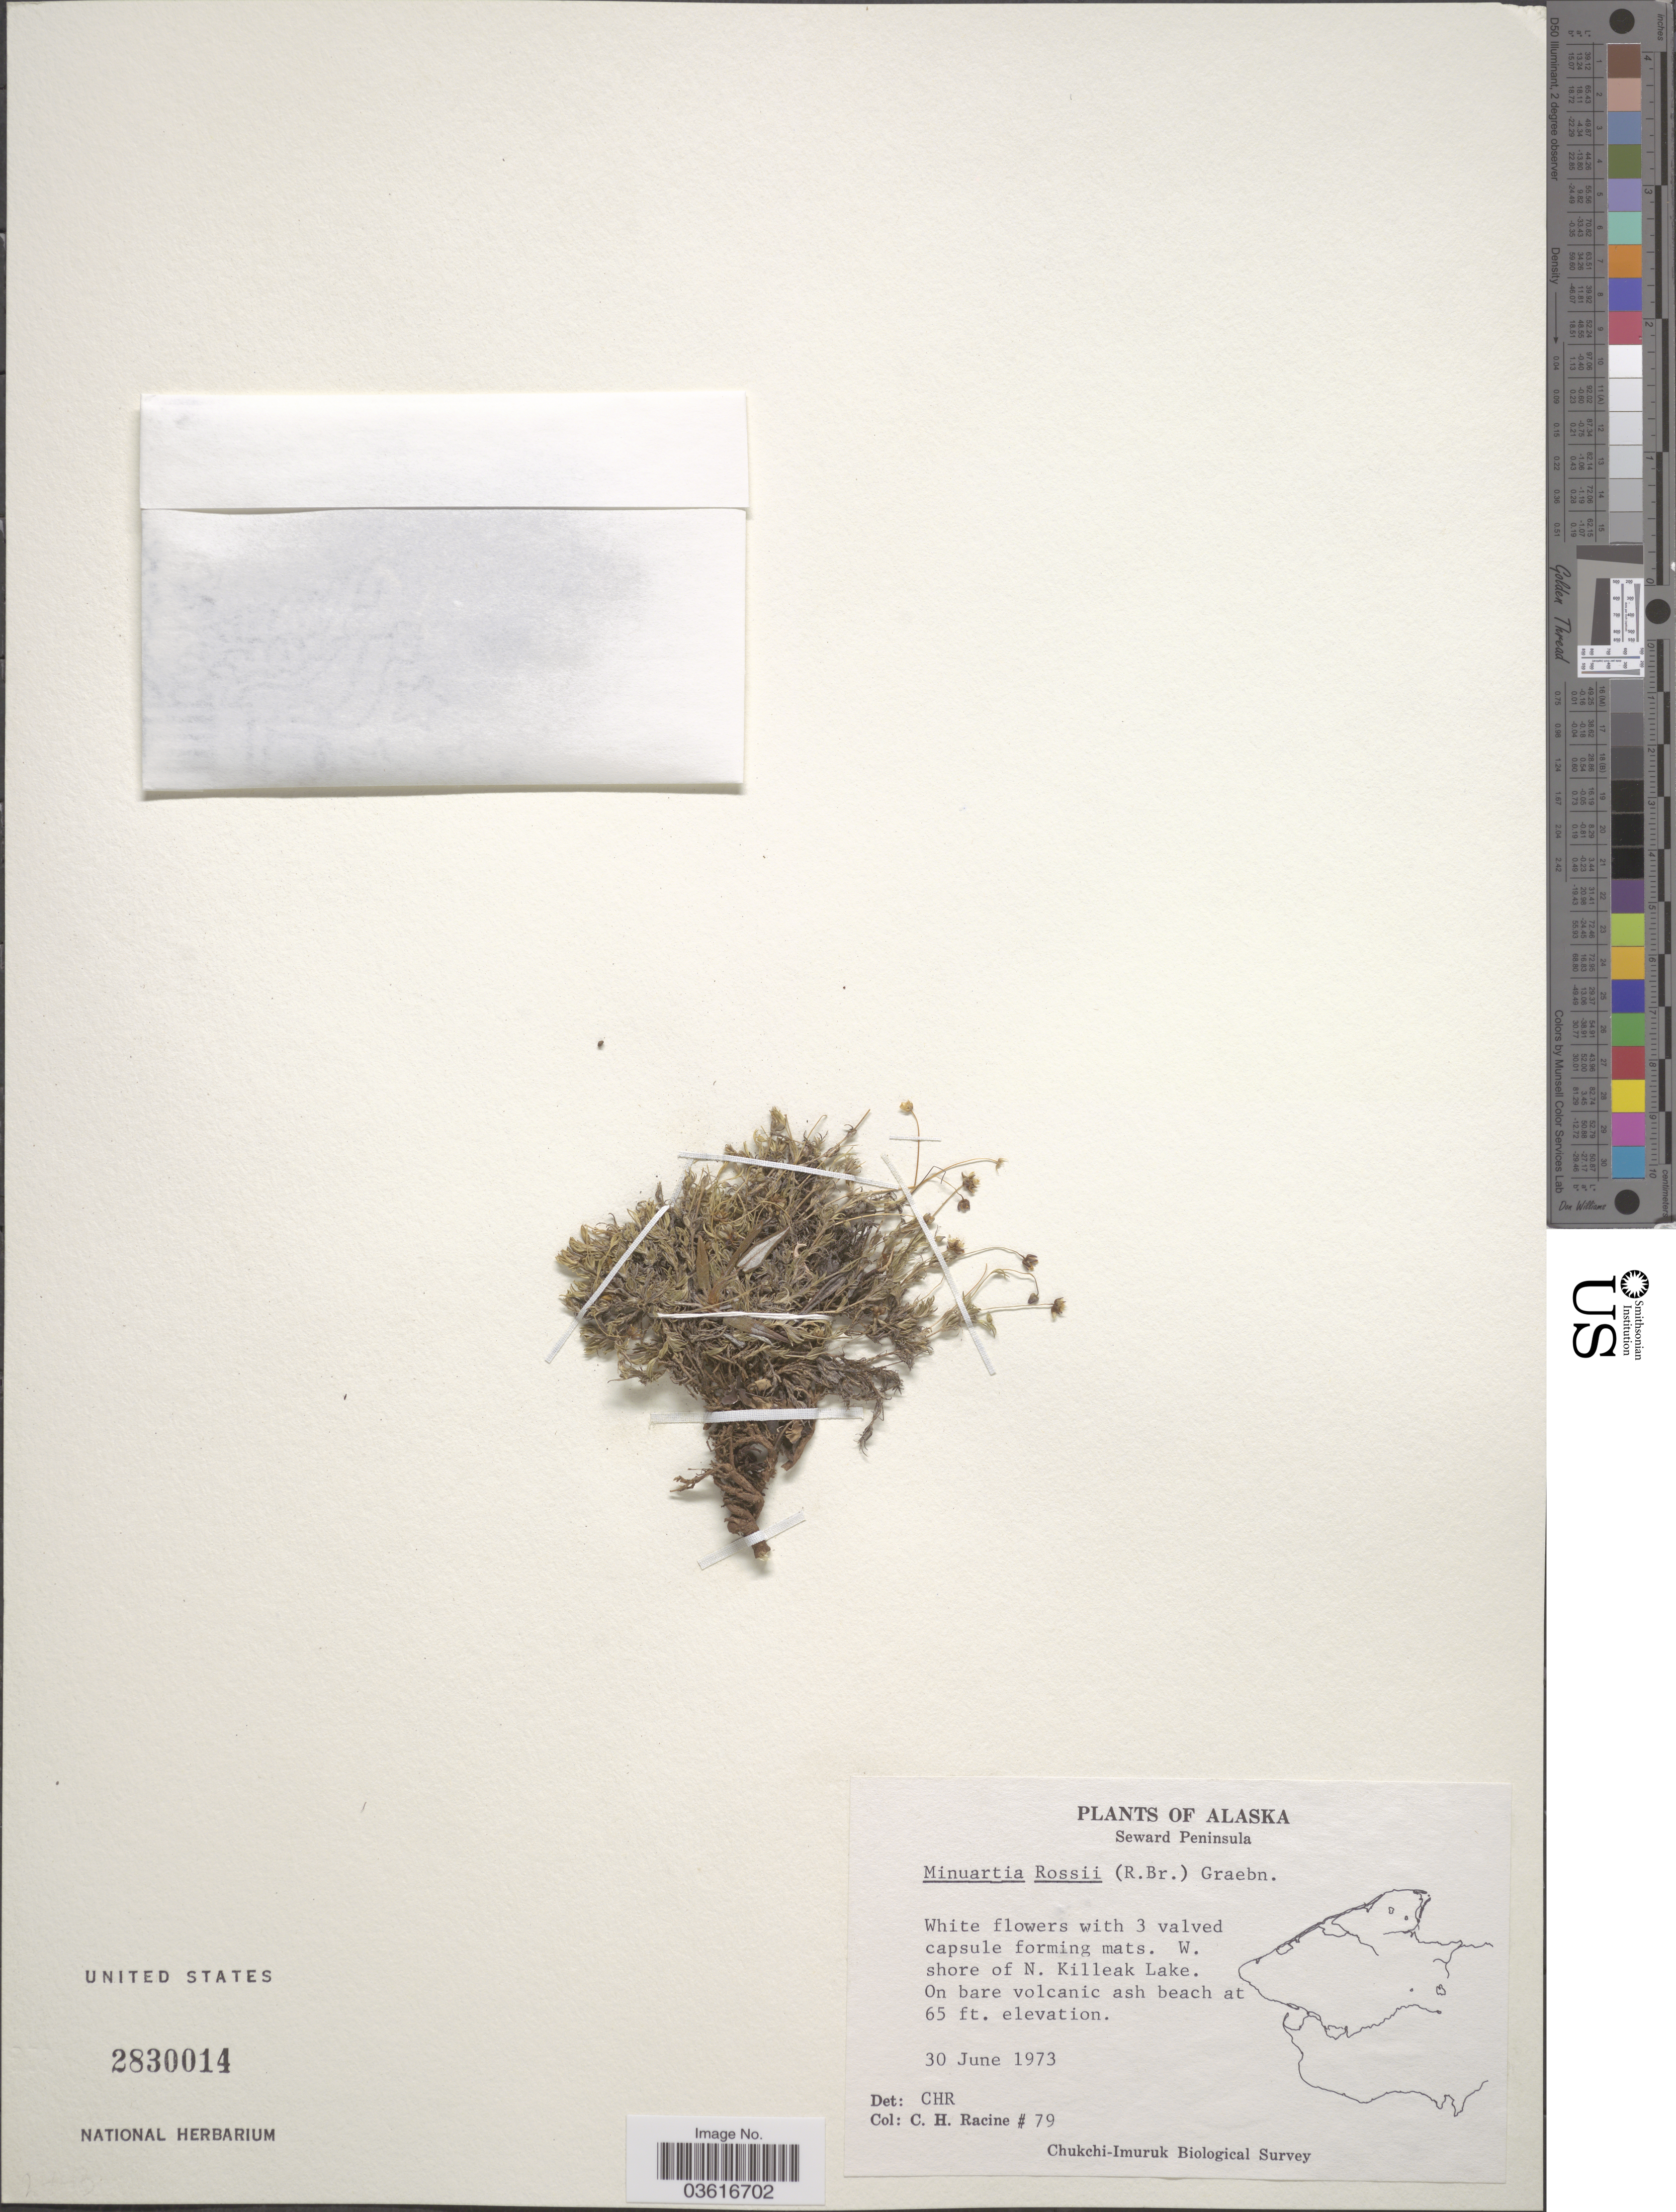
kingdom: Plantae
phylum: Tracheophyta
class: Magnoliopsida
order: Caryophyllales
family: Caryophyllaceae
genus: Minuartia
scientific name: Minuartia rossii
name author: (R. Br. ex Richardson) Graebn.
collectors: C. Racine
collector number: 79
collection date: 1973-06-30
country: United States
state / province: Alaska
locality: Seward Peninsula. W. shore of N. Killeak Lake.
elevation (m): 20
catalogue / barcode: US 2830014